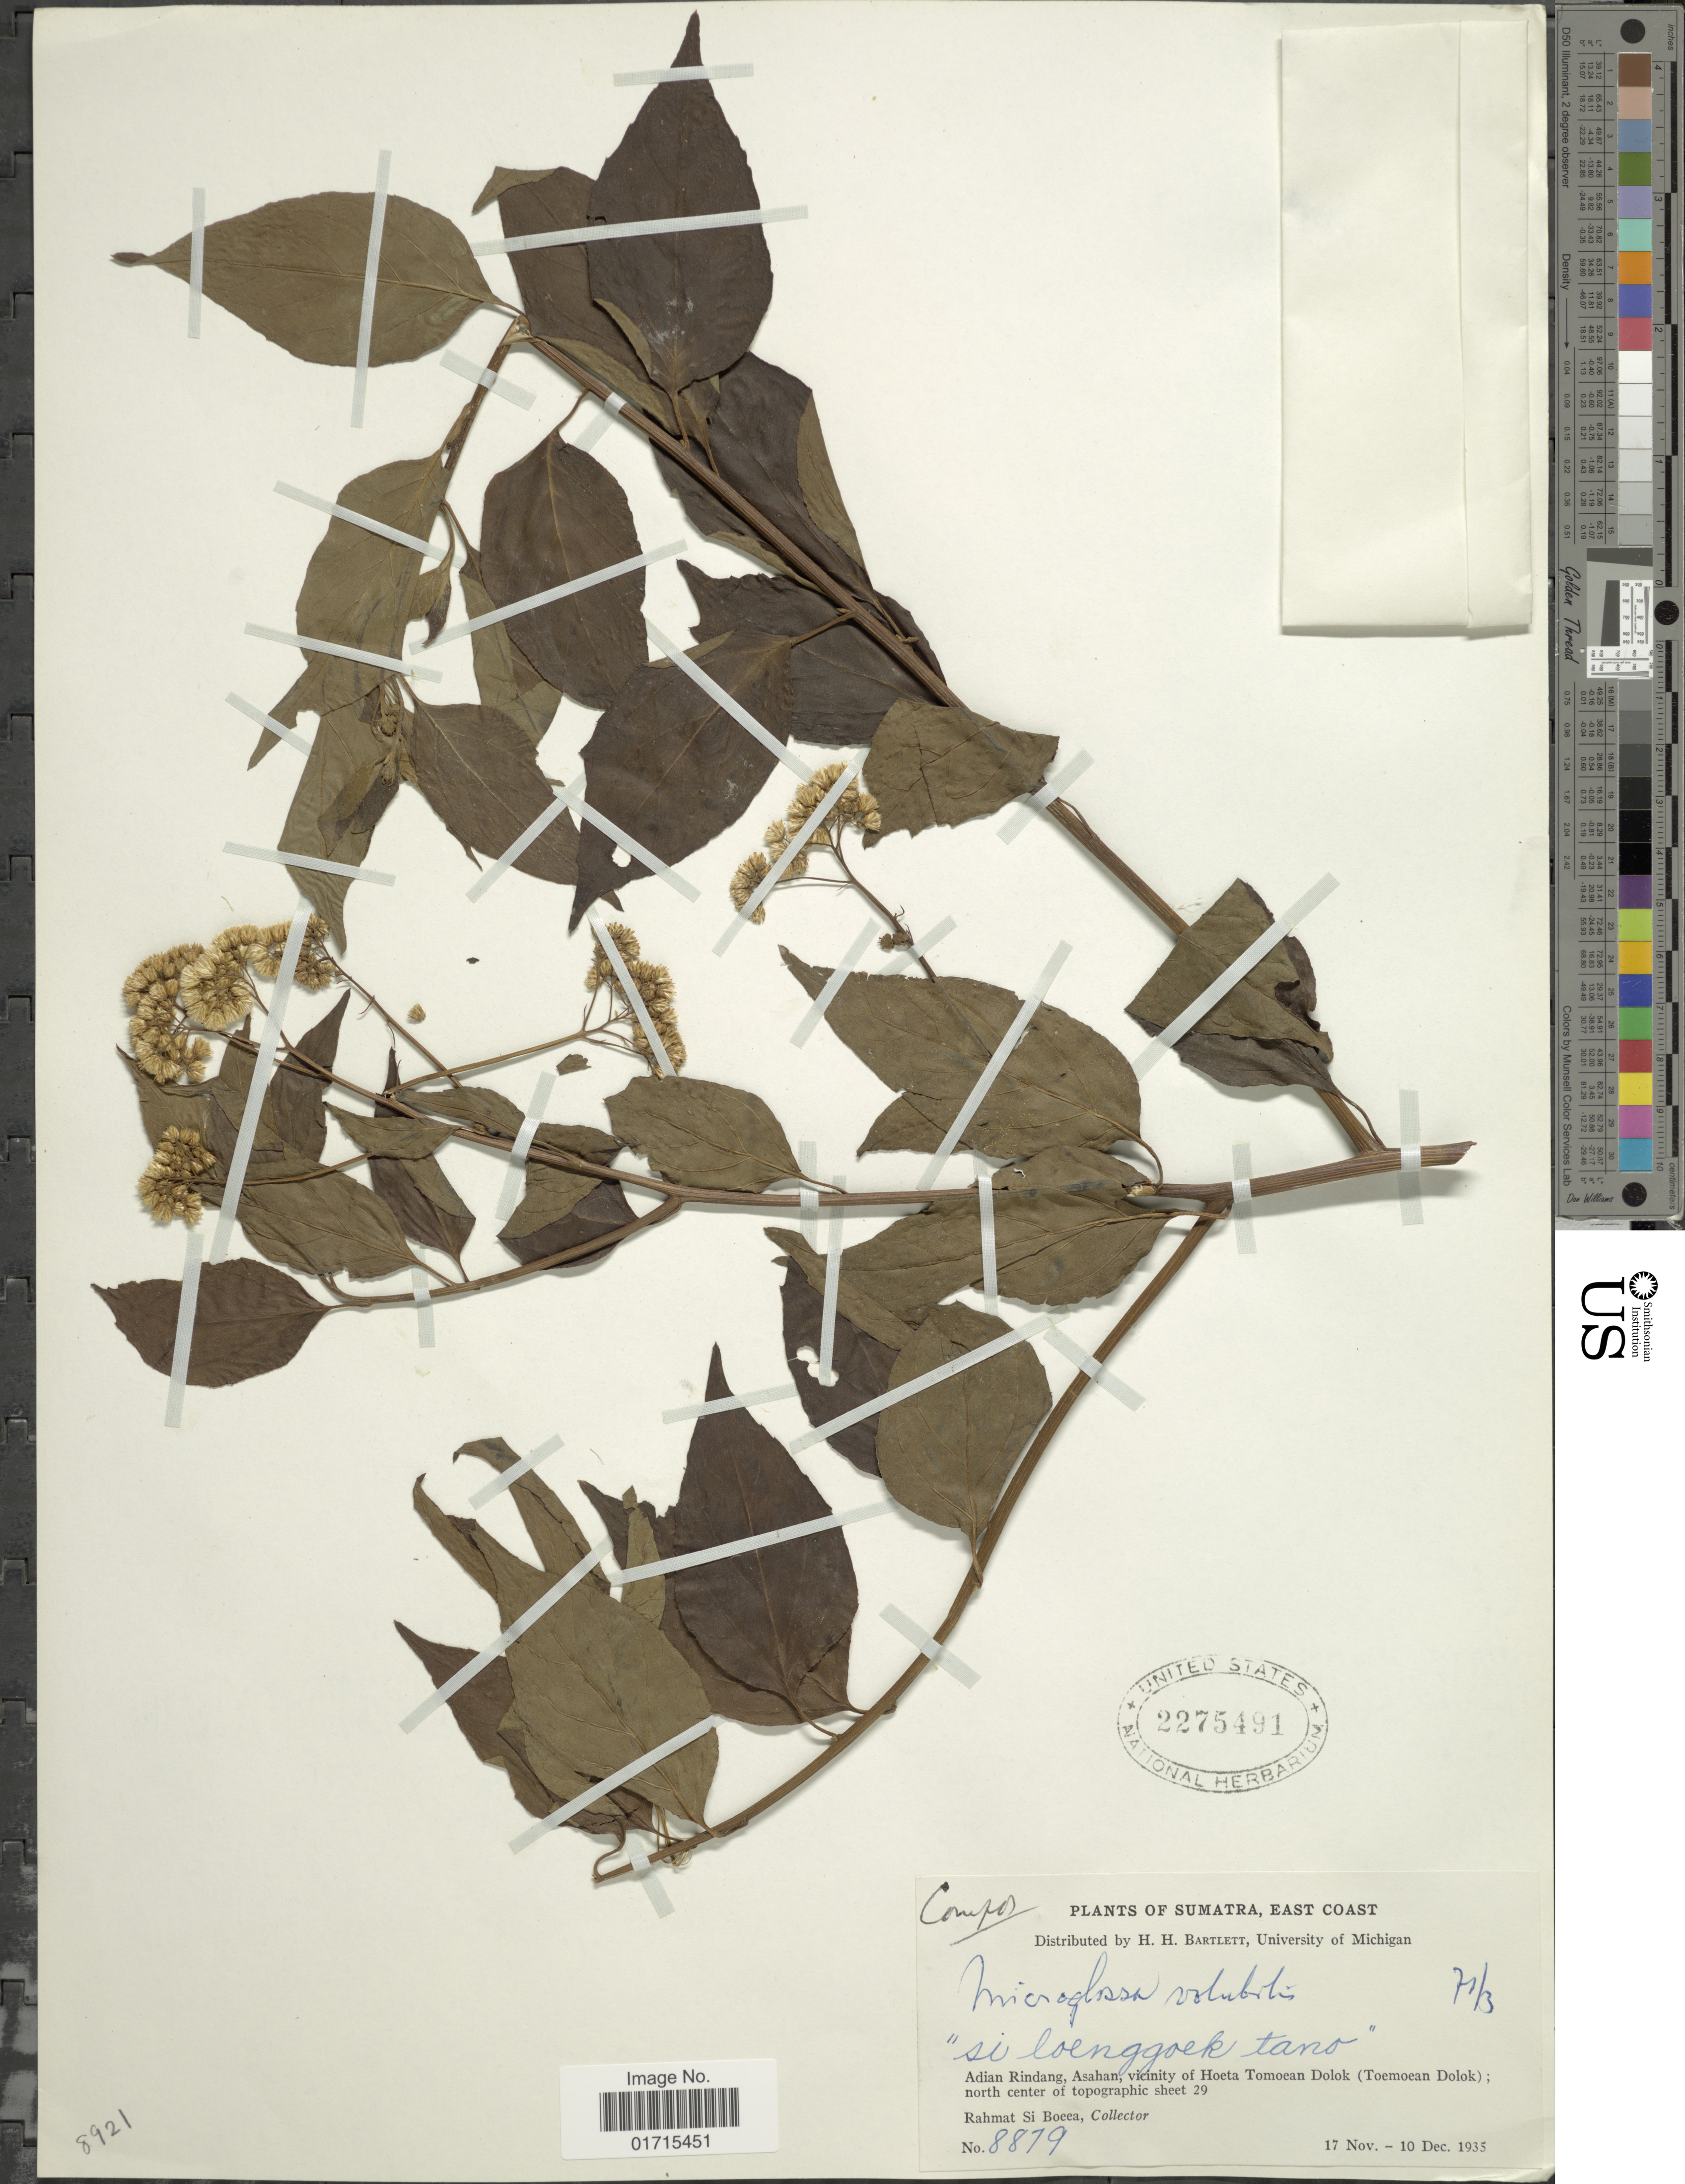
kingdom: Plantae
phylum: Tracheophyta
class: Magnoliopsida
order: Asterales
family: Asteraceae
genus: Microglossa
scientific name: Microglossa pyrifolia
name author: (Lam.) Kuntze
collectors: Rahmat Si Boeea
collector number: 8879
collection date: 1935-11-17/1935-12-10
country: Indonesia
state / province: Sumatra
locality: Sumatra, East Coast. Adian Rindang, Asahan, vicinity of Hoeta Tomoean Dolok (Toemoean Dolok)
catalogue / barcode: US 2275491